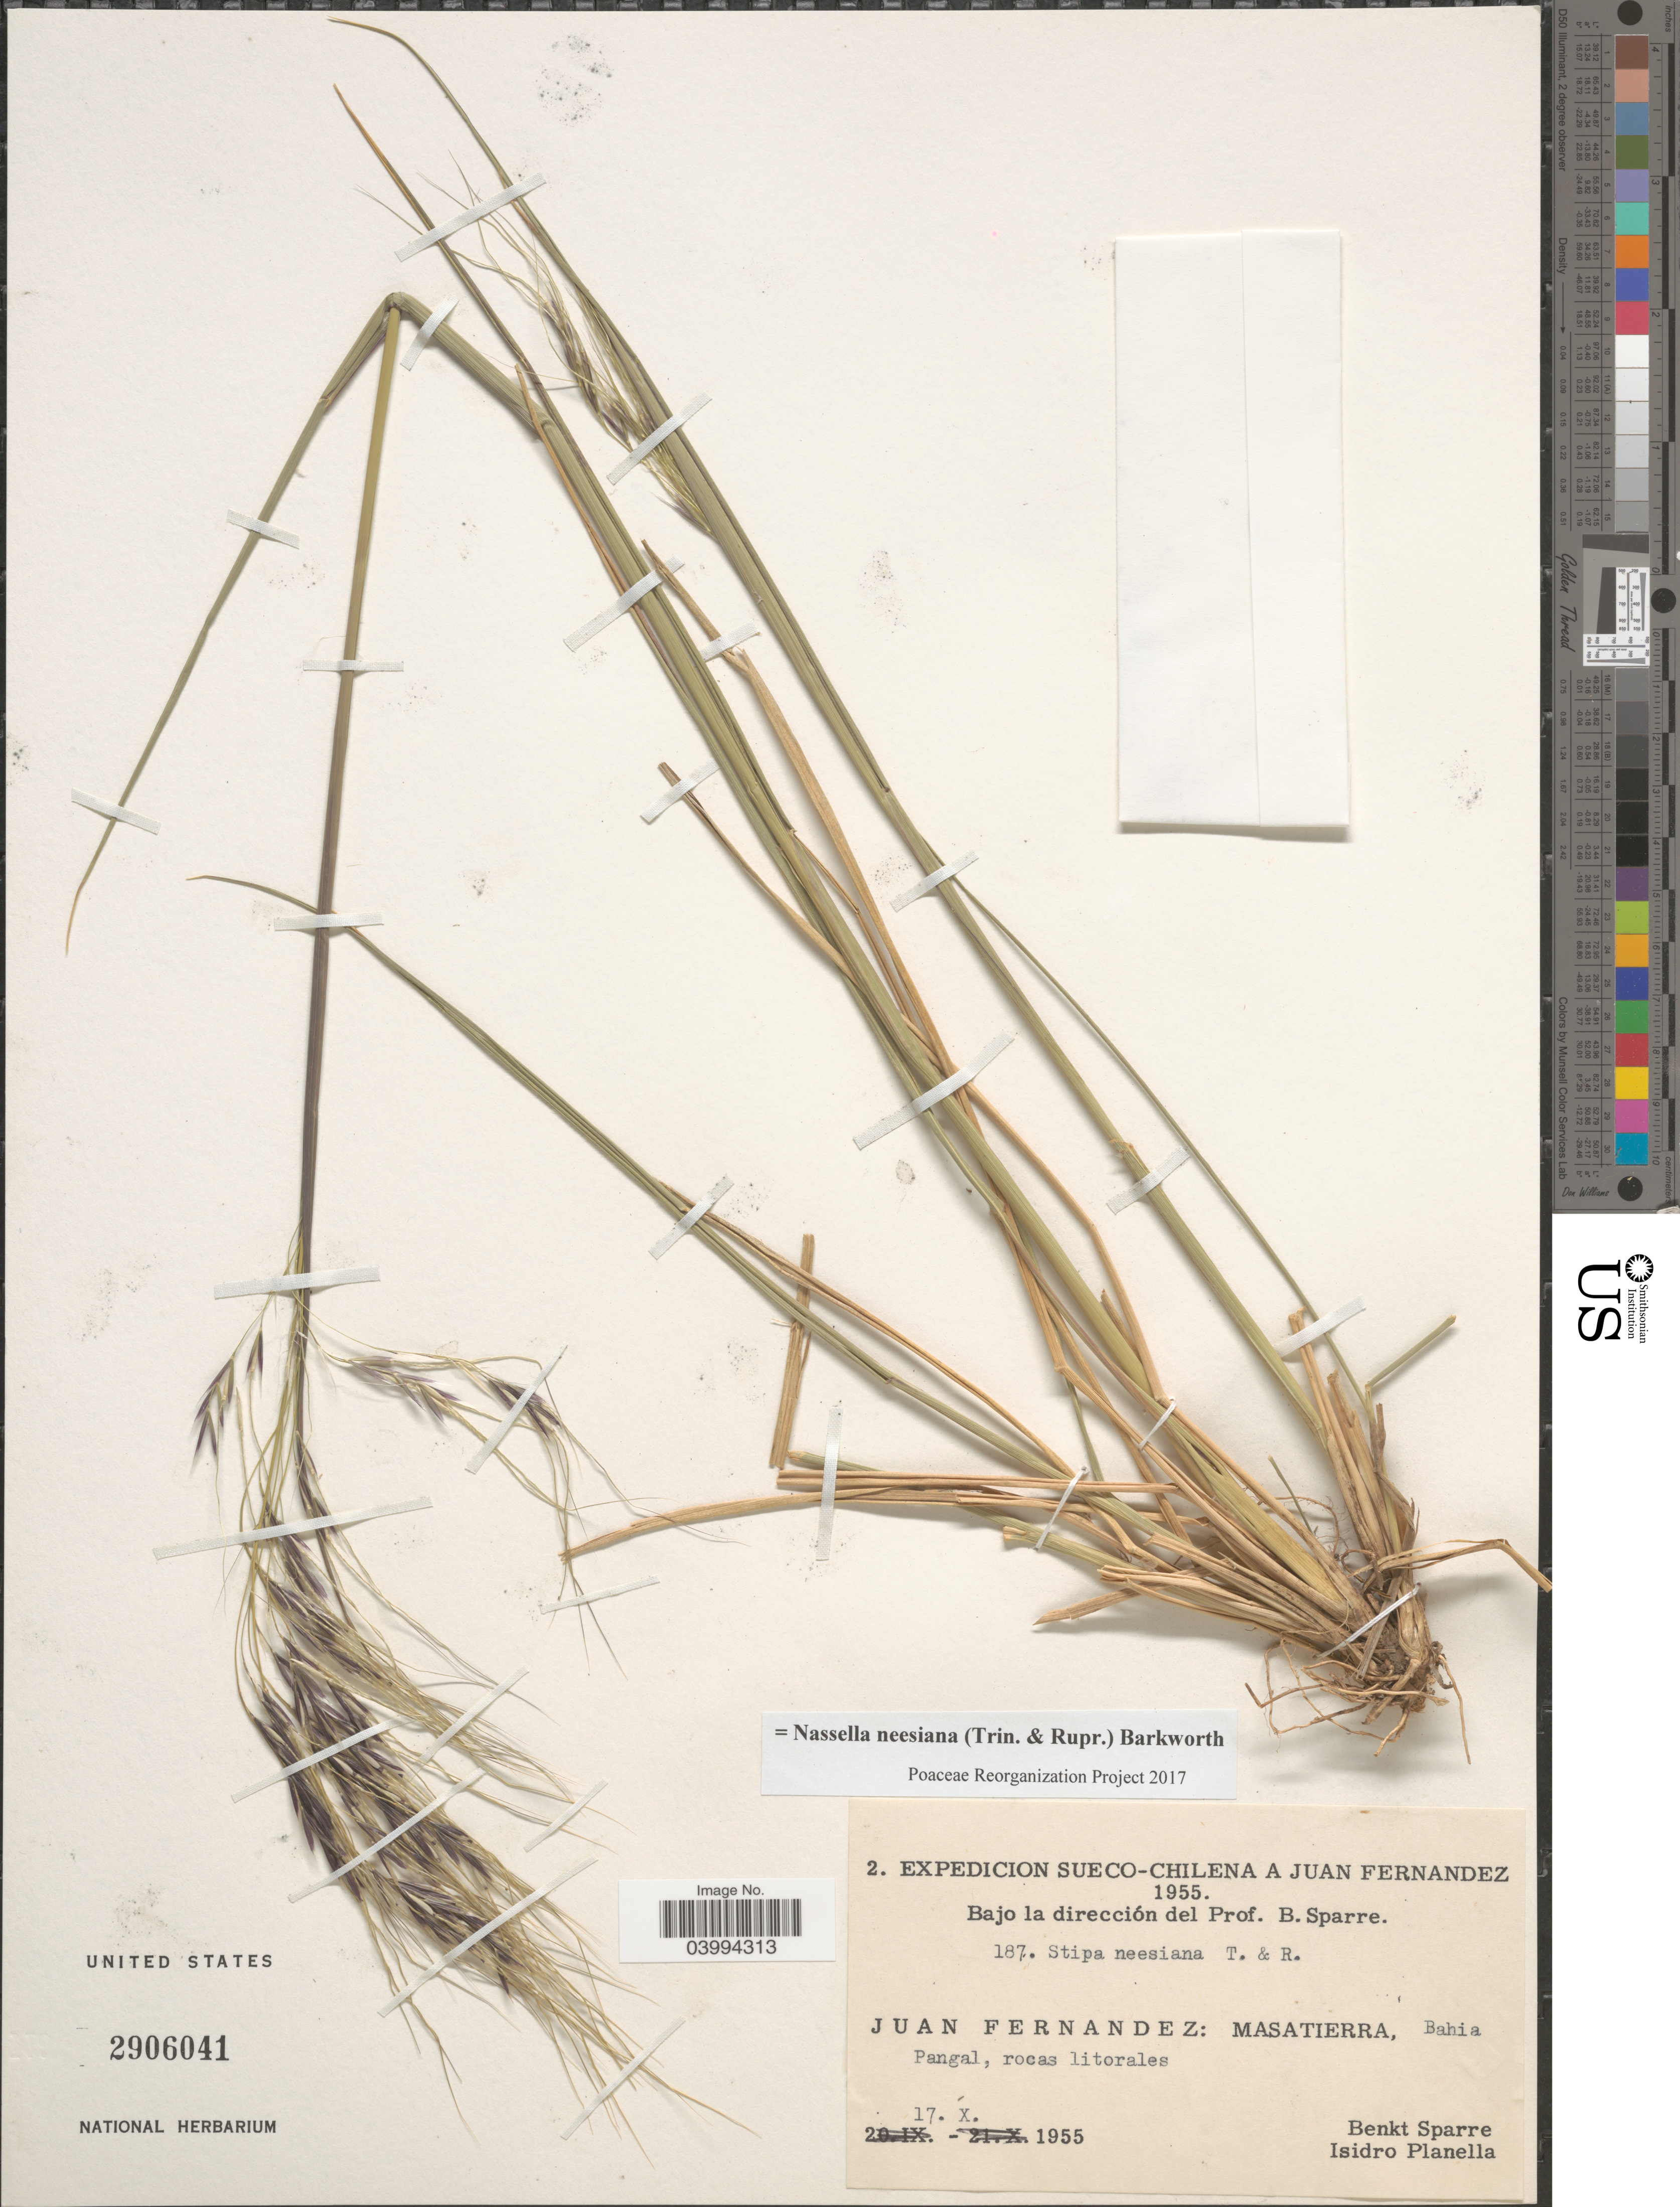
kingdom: Plantae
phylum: Tracheophyta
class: Liliopsida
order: Poales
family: Poaceae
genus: Nassella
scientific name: Nassella neesiana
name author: (Trin. & Rupr.) Barkworth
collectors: B. Sparre & I. Planella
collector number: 187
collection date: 1955-10-17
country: Chile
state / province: Valparaíso (V)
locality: Juan Fernandez: Masatierra, Bahia Pangal, rocas litorales.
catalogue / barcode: US 2906041